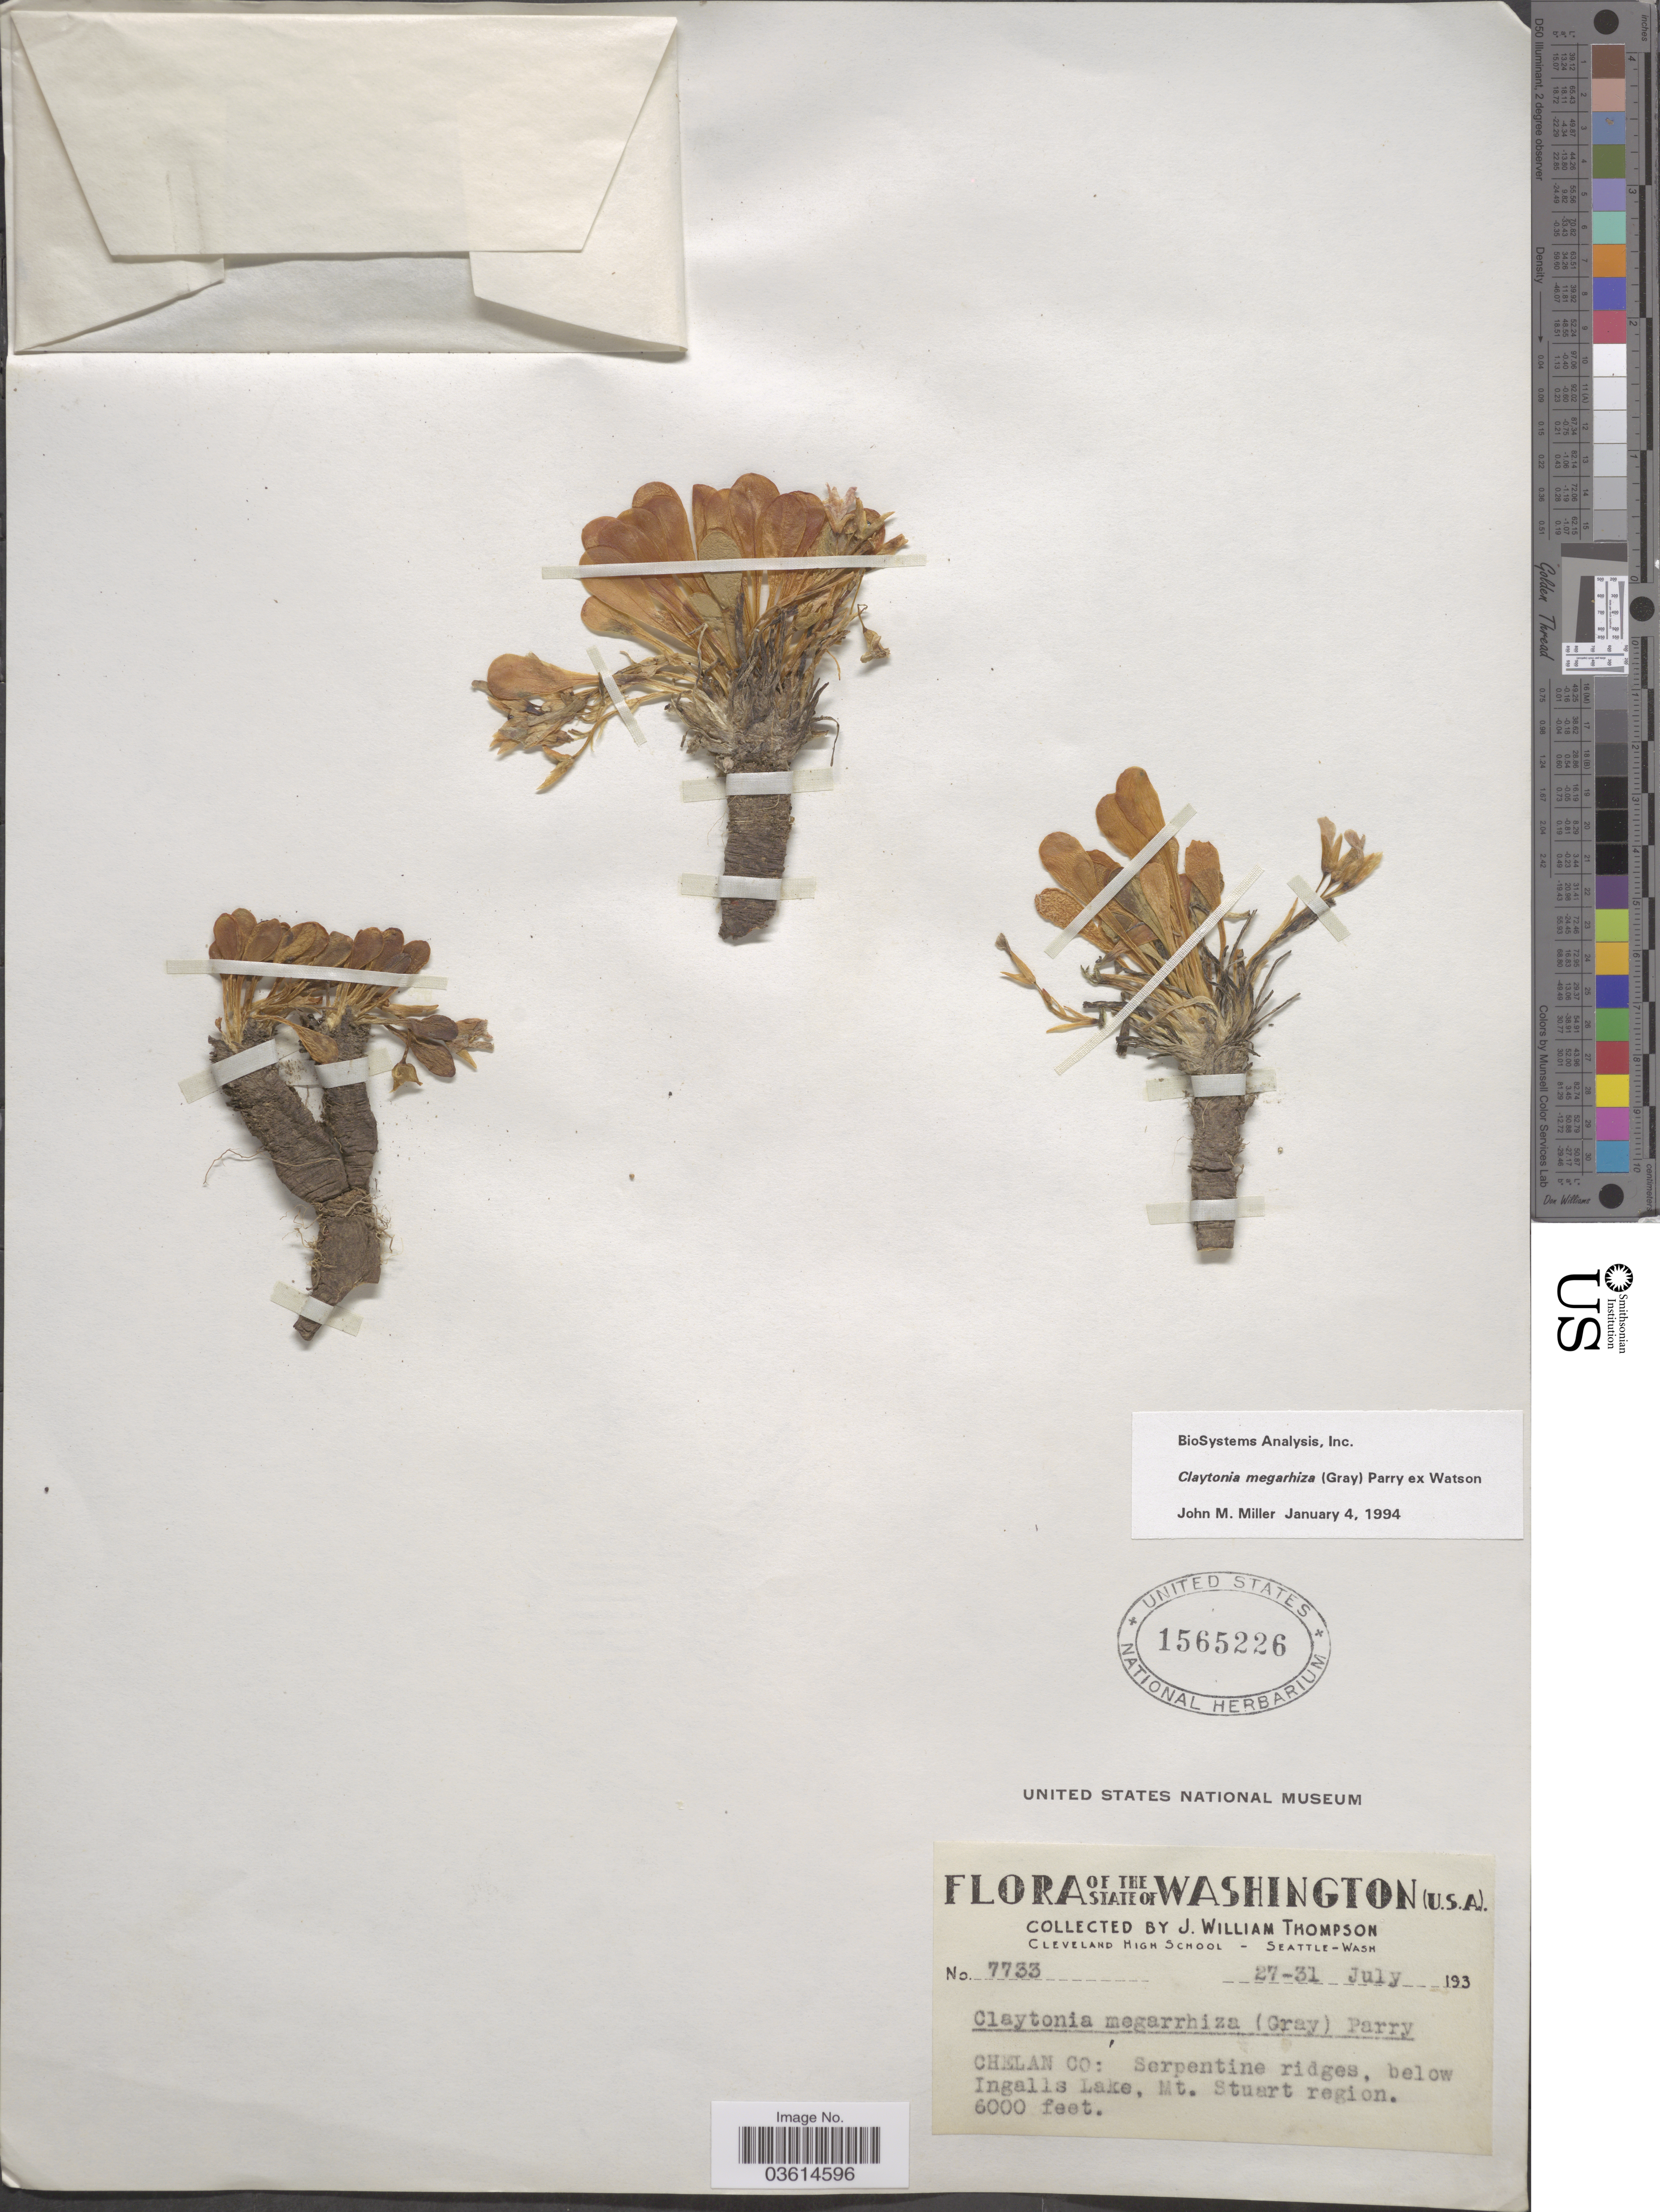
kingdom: Plantae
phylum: Tracheophyta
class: Magnoliopsida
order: Caryophyllales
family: Montiaceae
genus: Claytonia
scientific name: Claytonia megarhiza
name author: (A. Gray) Parry ex S. Watson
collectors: J. W. Thompson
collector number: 7733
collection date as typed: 27-31 July 193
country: United States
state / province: Washington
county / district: Chelan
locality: U. S. A. Chelan Co: Serpentine ridges, below Ingalls Lake, Mt. Stuart region.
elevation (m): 1829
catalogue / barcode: US 1565226